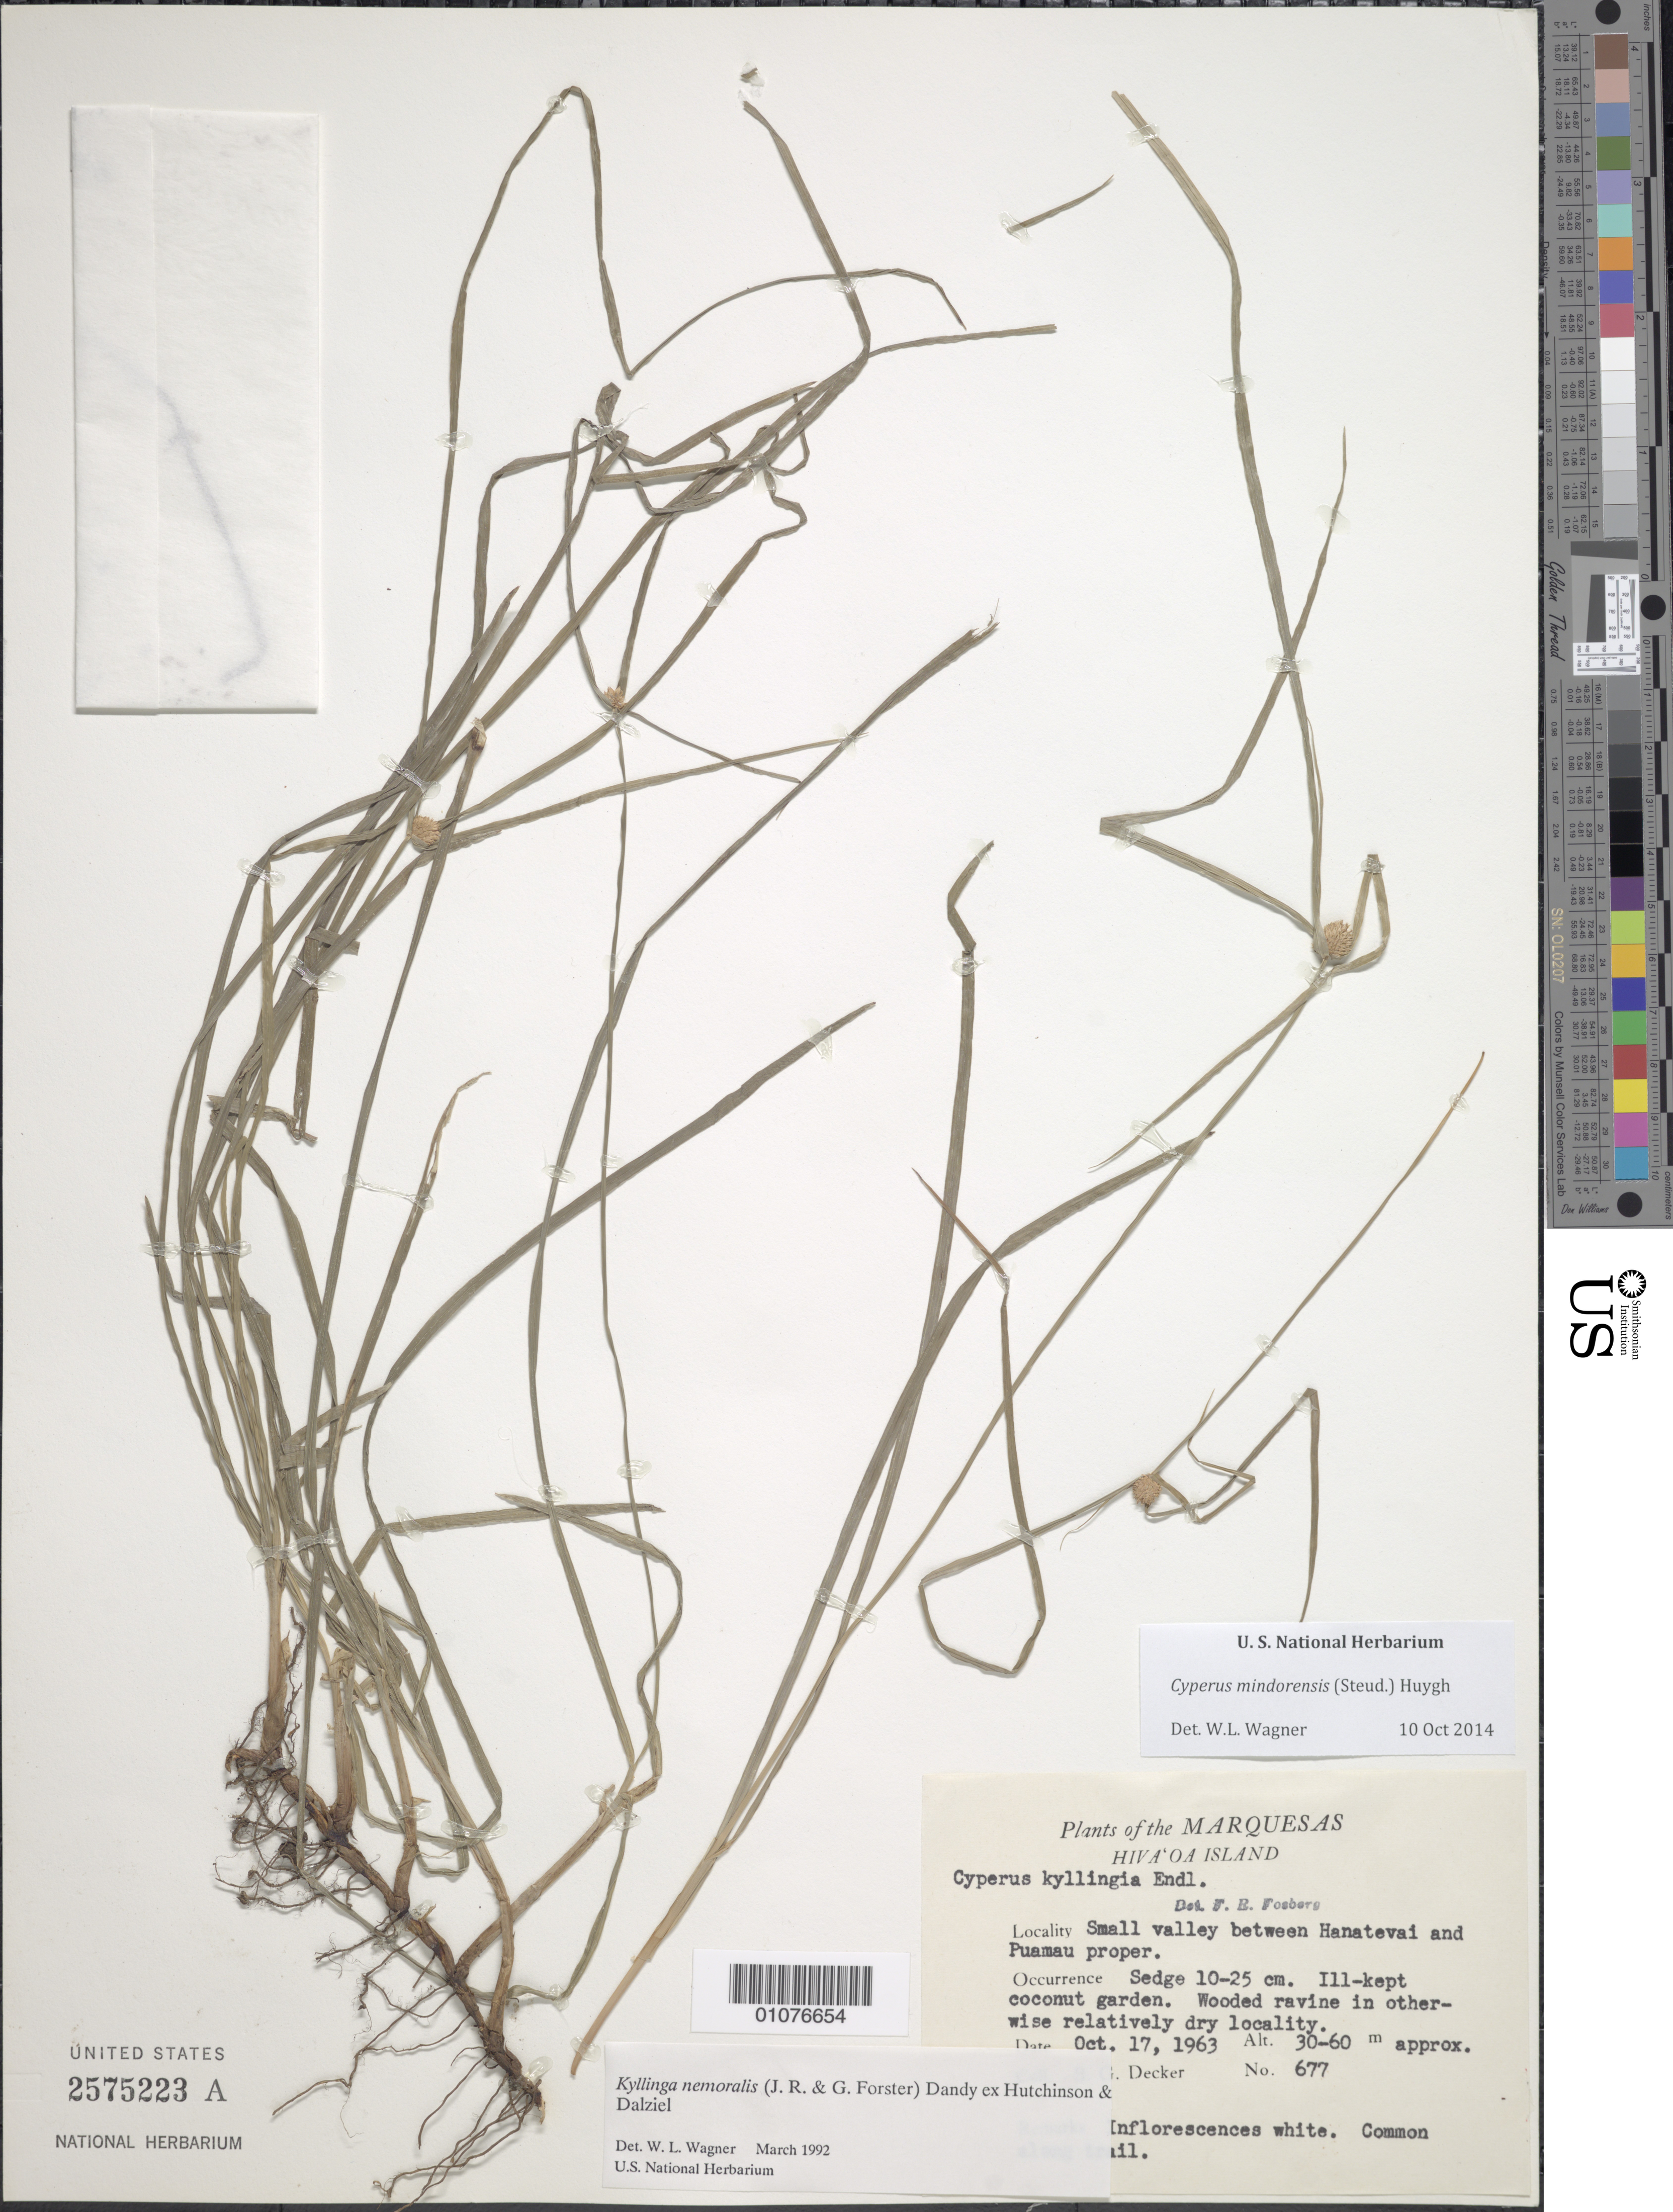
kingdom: Plantae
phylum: Tracheophyta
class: Liliopsida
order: Poales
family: Cyperaceae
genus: Cyperus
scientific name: Cyperus mindorensis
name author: (Steud.) Huygh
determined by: Lorence, David H., (PTBG), National Tropical Botanical Garden (UNITED STATES)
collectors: B. G. Decker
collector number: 677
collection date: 1963-10-17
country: French Polynesia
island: Hiva Oa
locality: small valley between Hanatevai and Puamau proper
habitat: Ill-kept coconut garden. Wooded ravine in otherwise relatively dry locality. Common along trail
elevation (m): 30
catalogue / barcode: US 2575223A